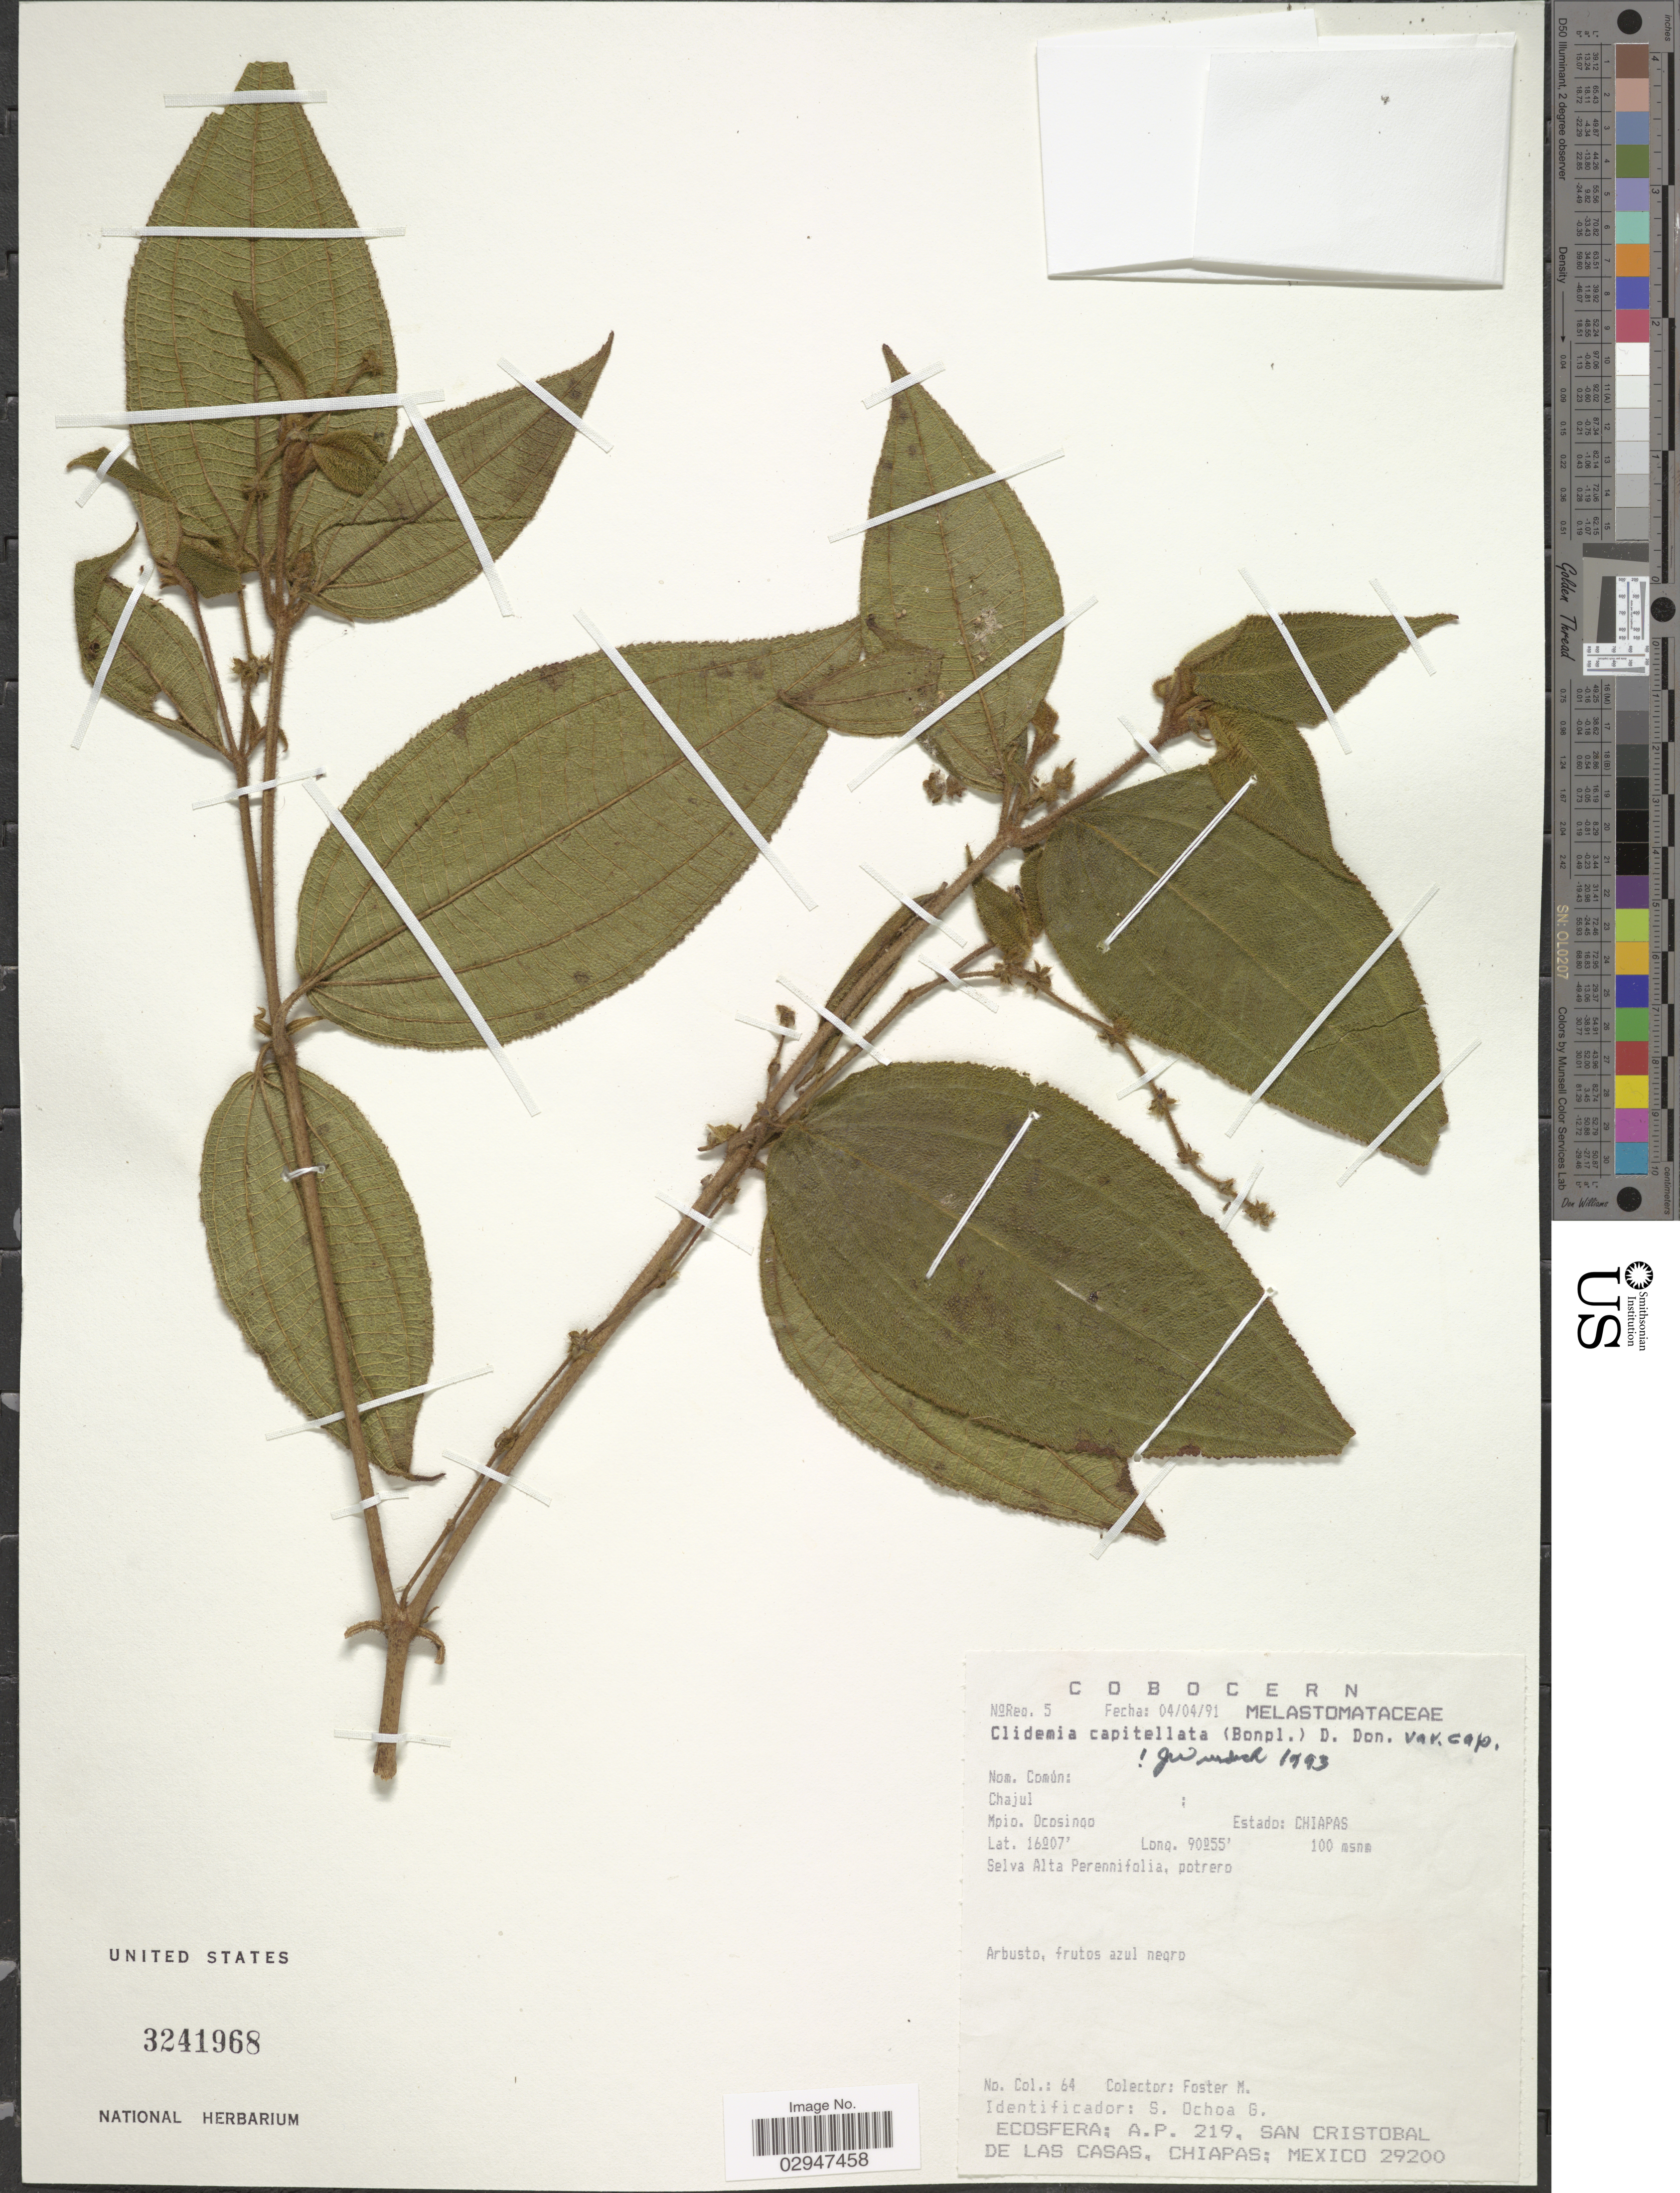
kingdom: Plantae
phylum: Tracheophyta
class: Magnoliopsida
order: Myrtales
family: Melastomataceae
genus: Clidemia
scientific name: Clidemia capitellata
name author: (Bonpl.) D. Don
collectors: M. Foster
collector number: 64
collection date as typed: Transcribed d/m/y: 4/4/91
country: Mexico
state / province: Chiapas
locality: Mpio. Ocosingo. Estado: Chiapas. Selva Alta Perennifolia, potrero.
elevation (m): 100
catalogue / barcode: US 3241968